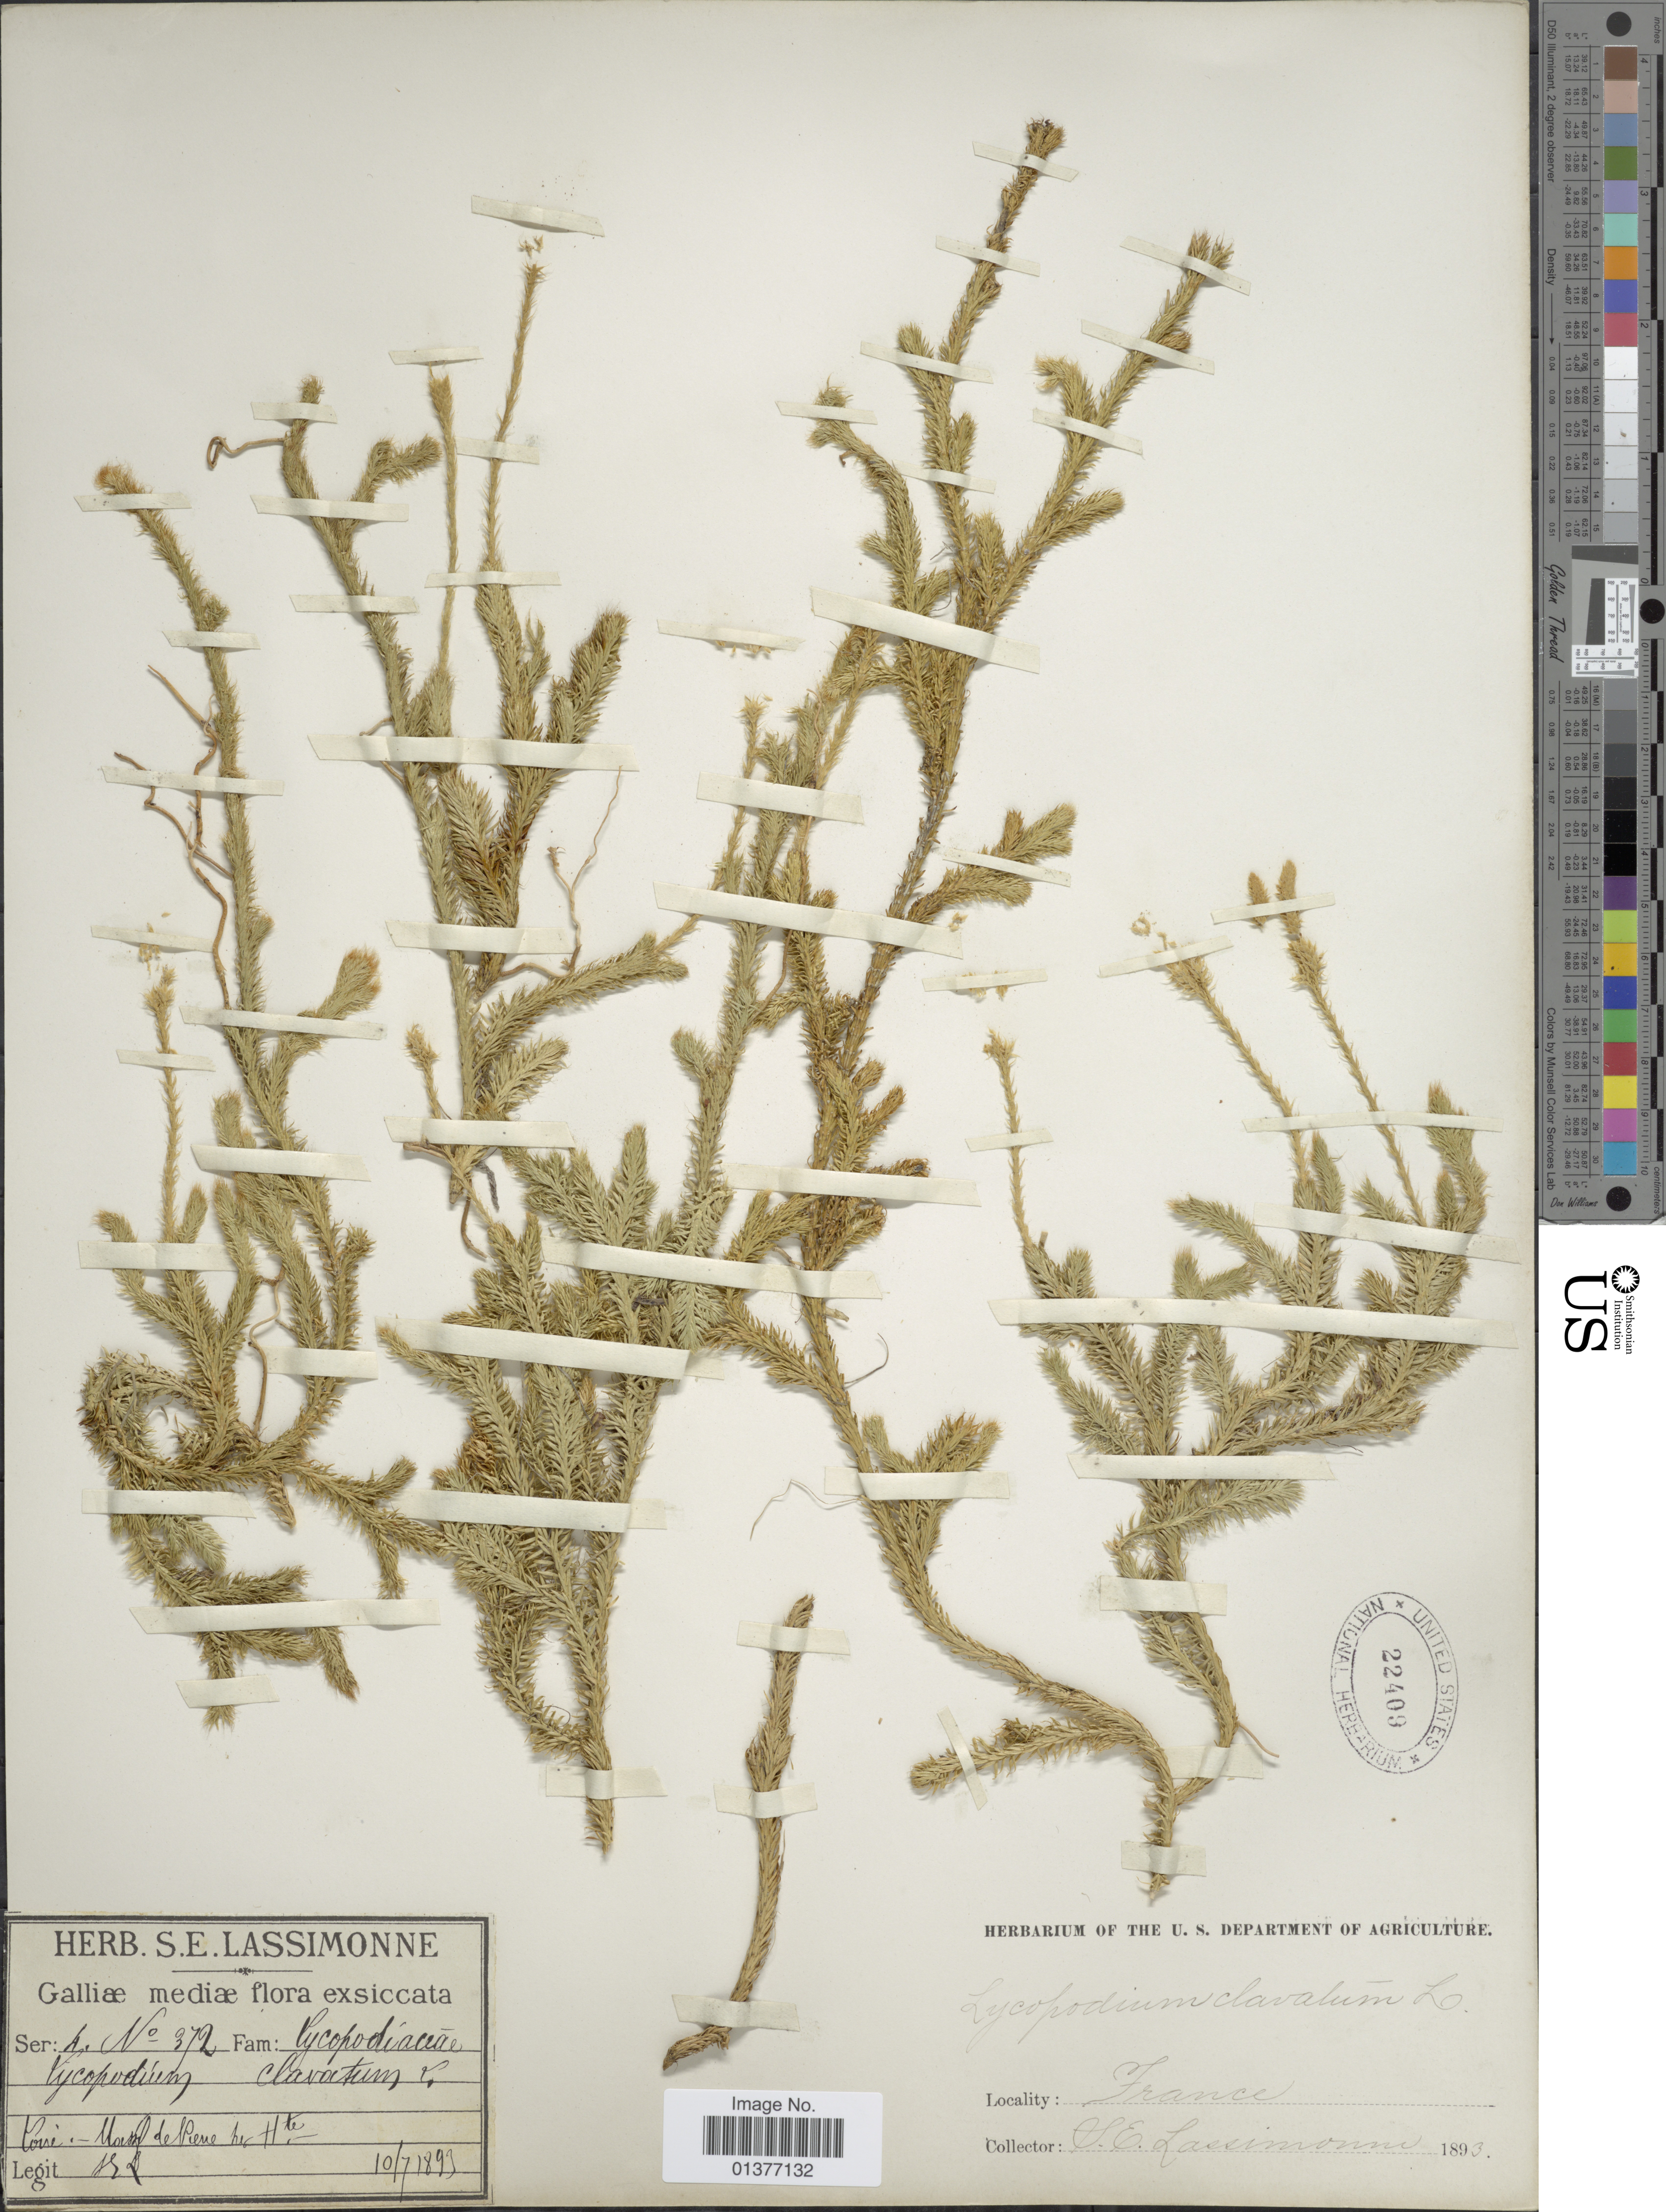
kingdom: Plantae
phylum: Tracheophyta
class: Lycopodiopsida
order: Lycopodiales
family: Lycopodiaceae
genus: Lycopodium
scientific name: Lycopodium clavatum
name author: L.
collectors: S. Lassimonne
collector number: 372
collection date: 1893-07-10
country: France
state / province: Auvergne-Rhône-Alpes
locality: Loire, Massif de Pierre sur Hte [Haute]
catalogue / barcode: US 22409